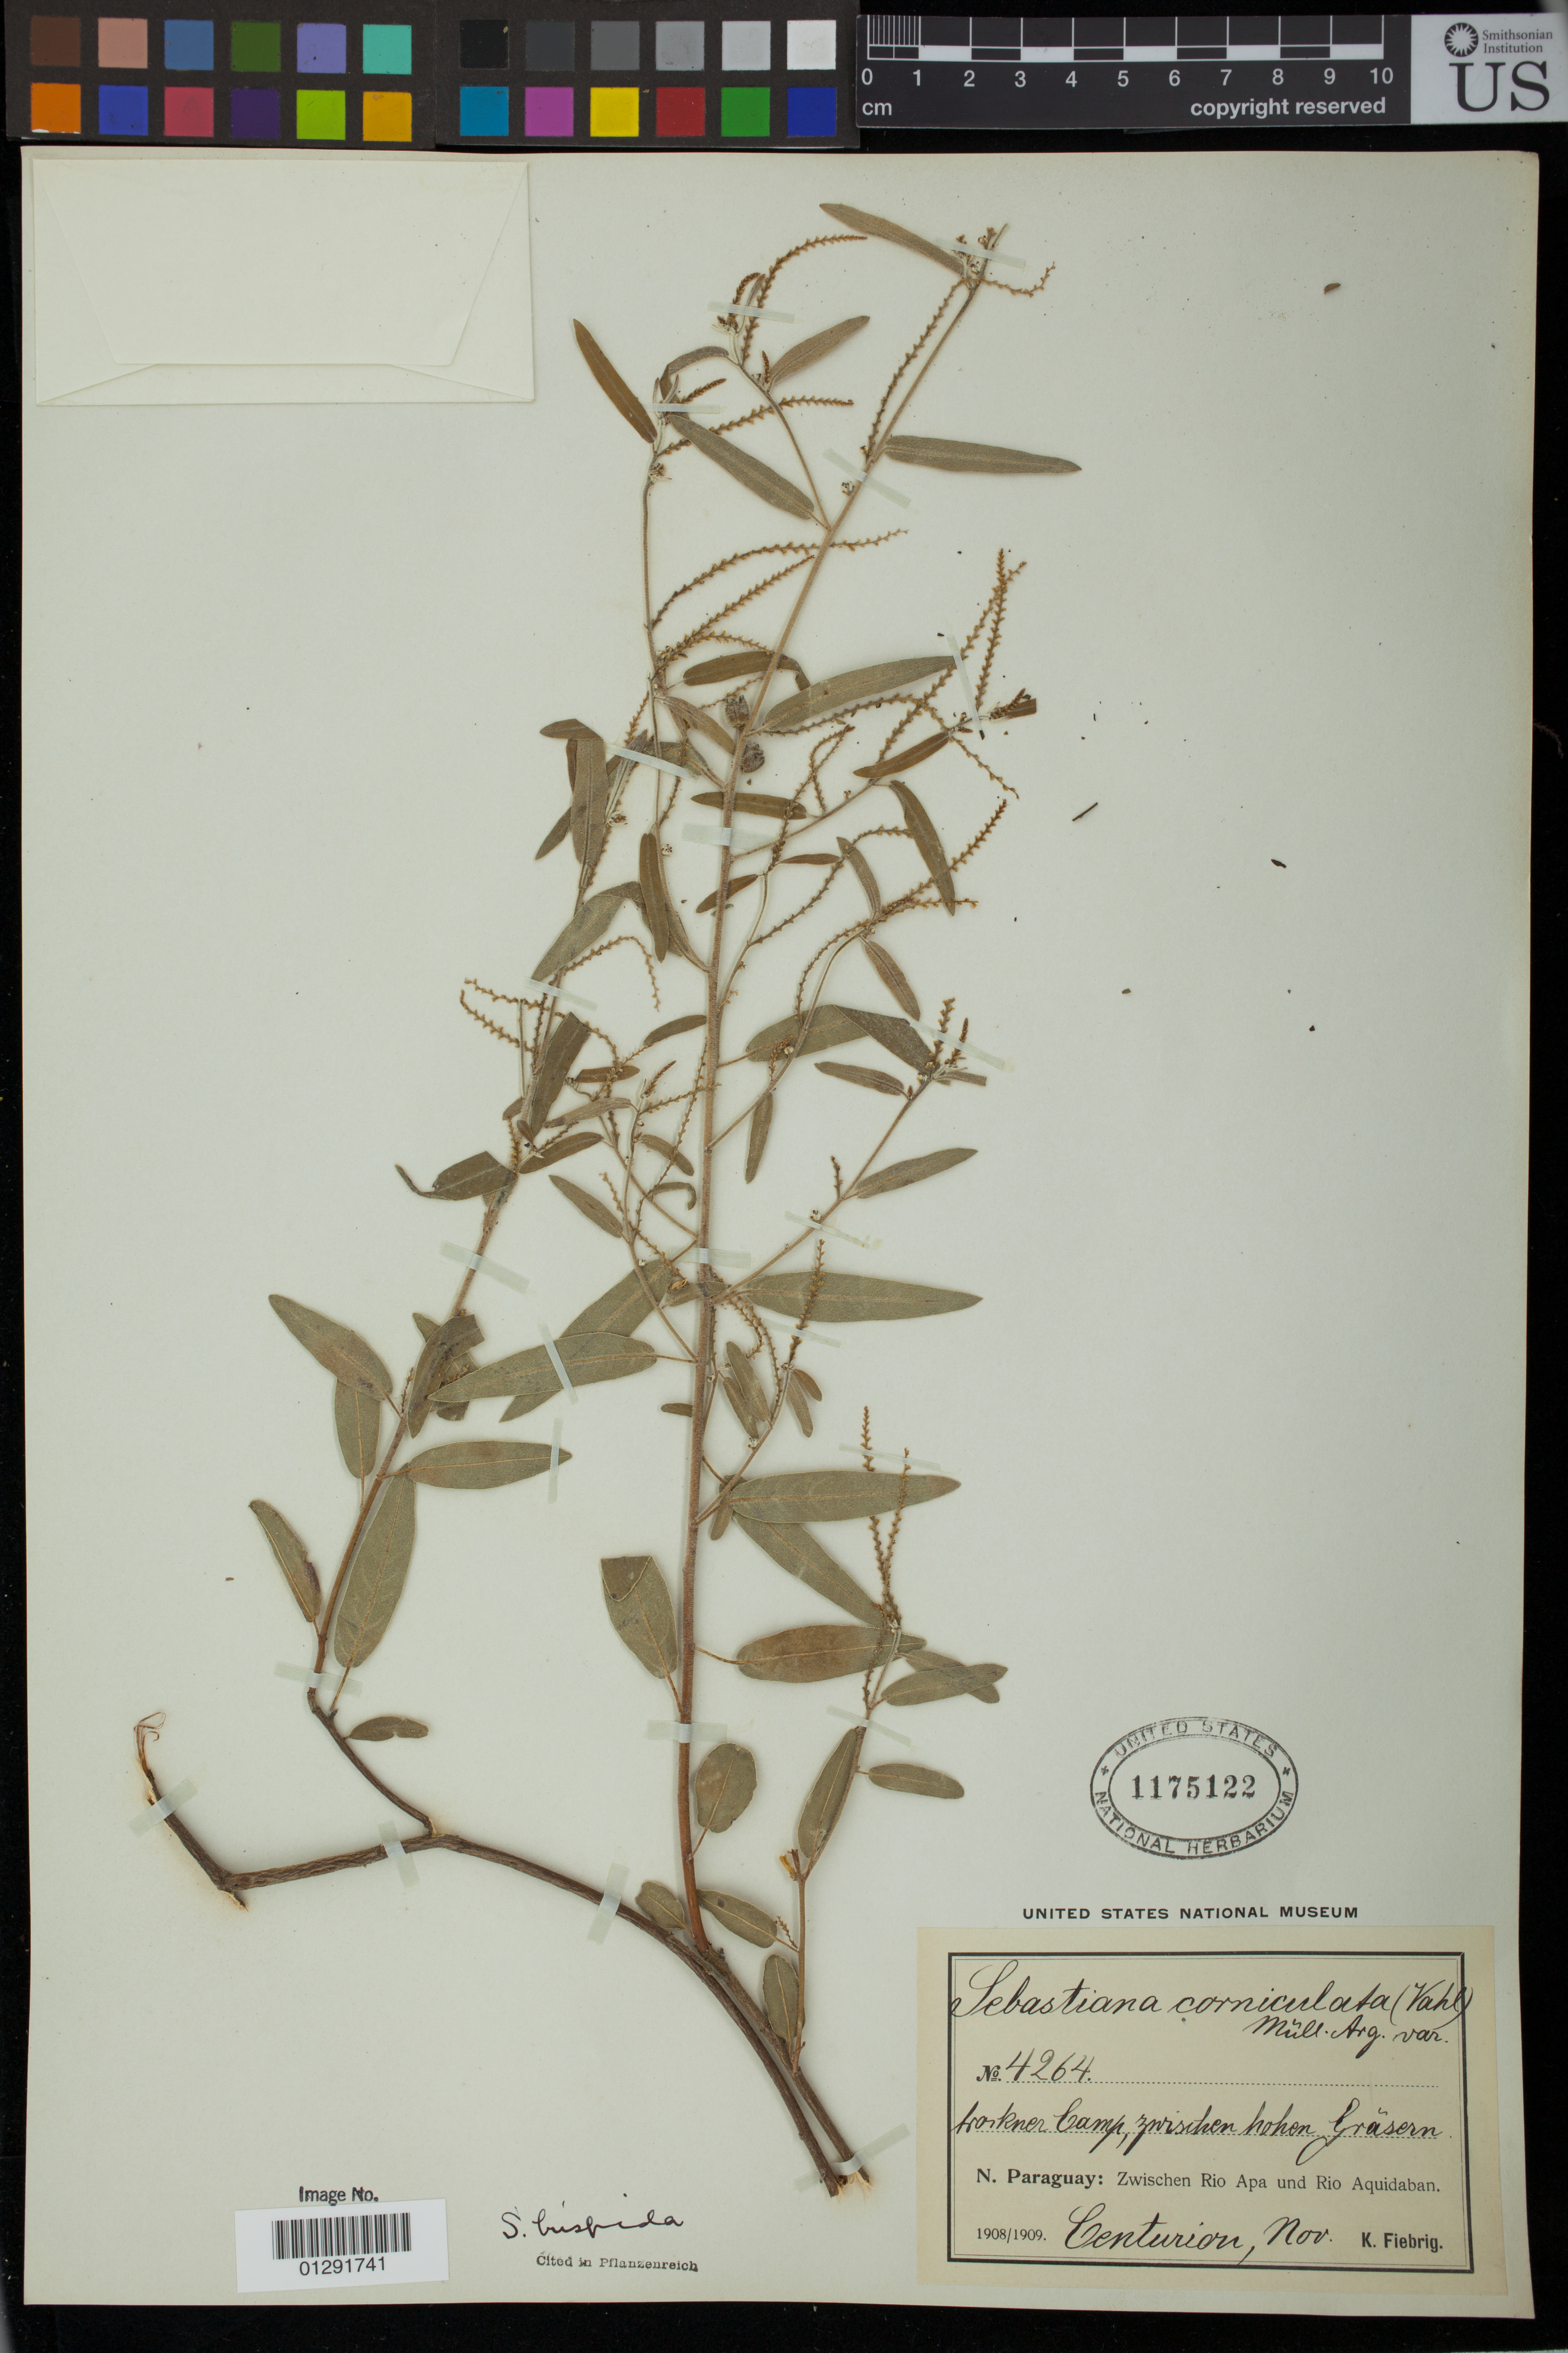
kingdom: Plantae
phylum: Tracheophyta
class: Magnoliopsida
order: Malpighiales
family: Euphorbiaceae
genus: Sebastiania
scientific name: Sebastiania hispida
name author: (Mart.) Pax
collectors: K. Fiebrig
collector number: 4264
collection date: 1908/1909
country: Paraguay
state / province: Concepcion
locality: N. Paraguay: Zwischen Rio Apa und Rio Aquidaban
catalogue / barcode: US 1175122